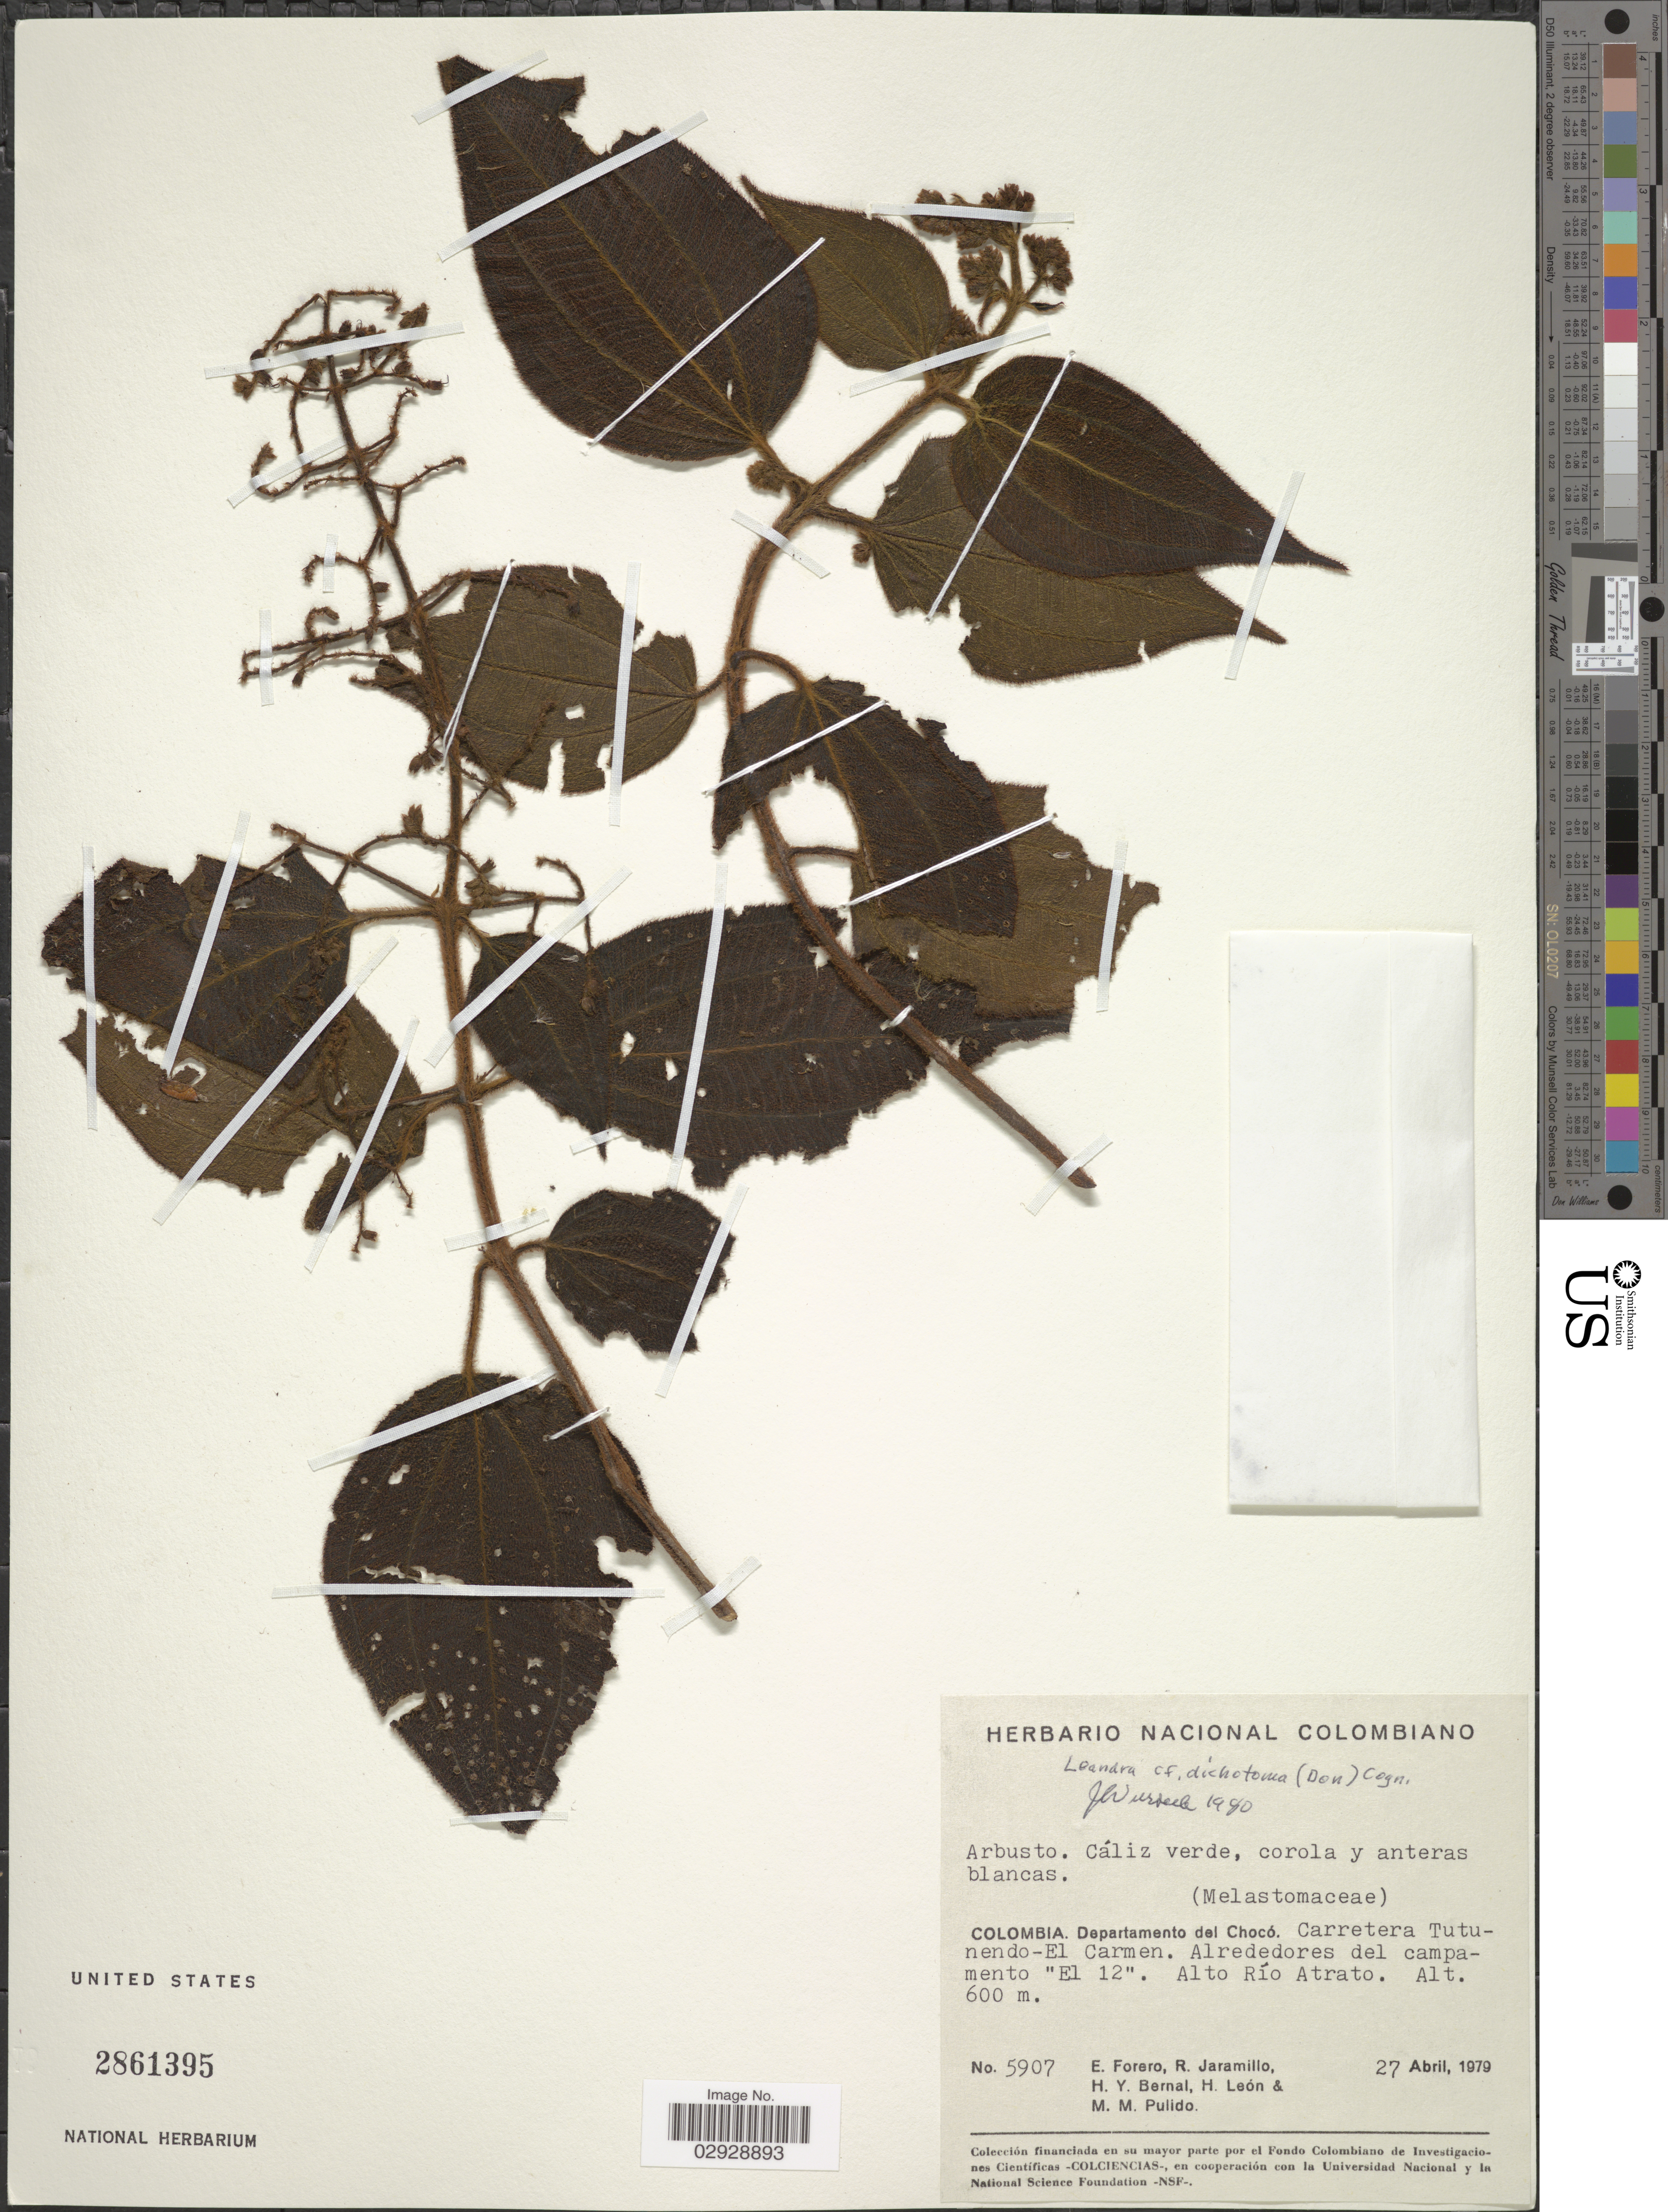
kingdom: Plantae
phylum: Tracheophyta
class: Magnoliopsida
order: Myrtales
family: Melastomataceae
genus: Leandra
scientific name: Leandra dichotoma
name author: (D. Don) Cogn.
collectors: E. Forero, R. Jaramillo, H. Y. Bernal, H. León & M. Pulido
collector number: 5907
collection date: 1979-04-27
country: Colombia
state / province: Chocó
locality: Departamento del Chocó. Carretera Tutunendo-El Carmen. Alrededores del campamento "El 12". Alto Río Atrato.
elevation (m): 600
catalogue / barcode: US 2861395